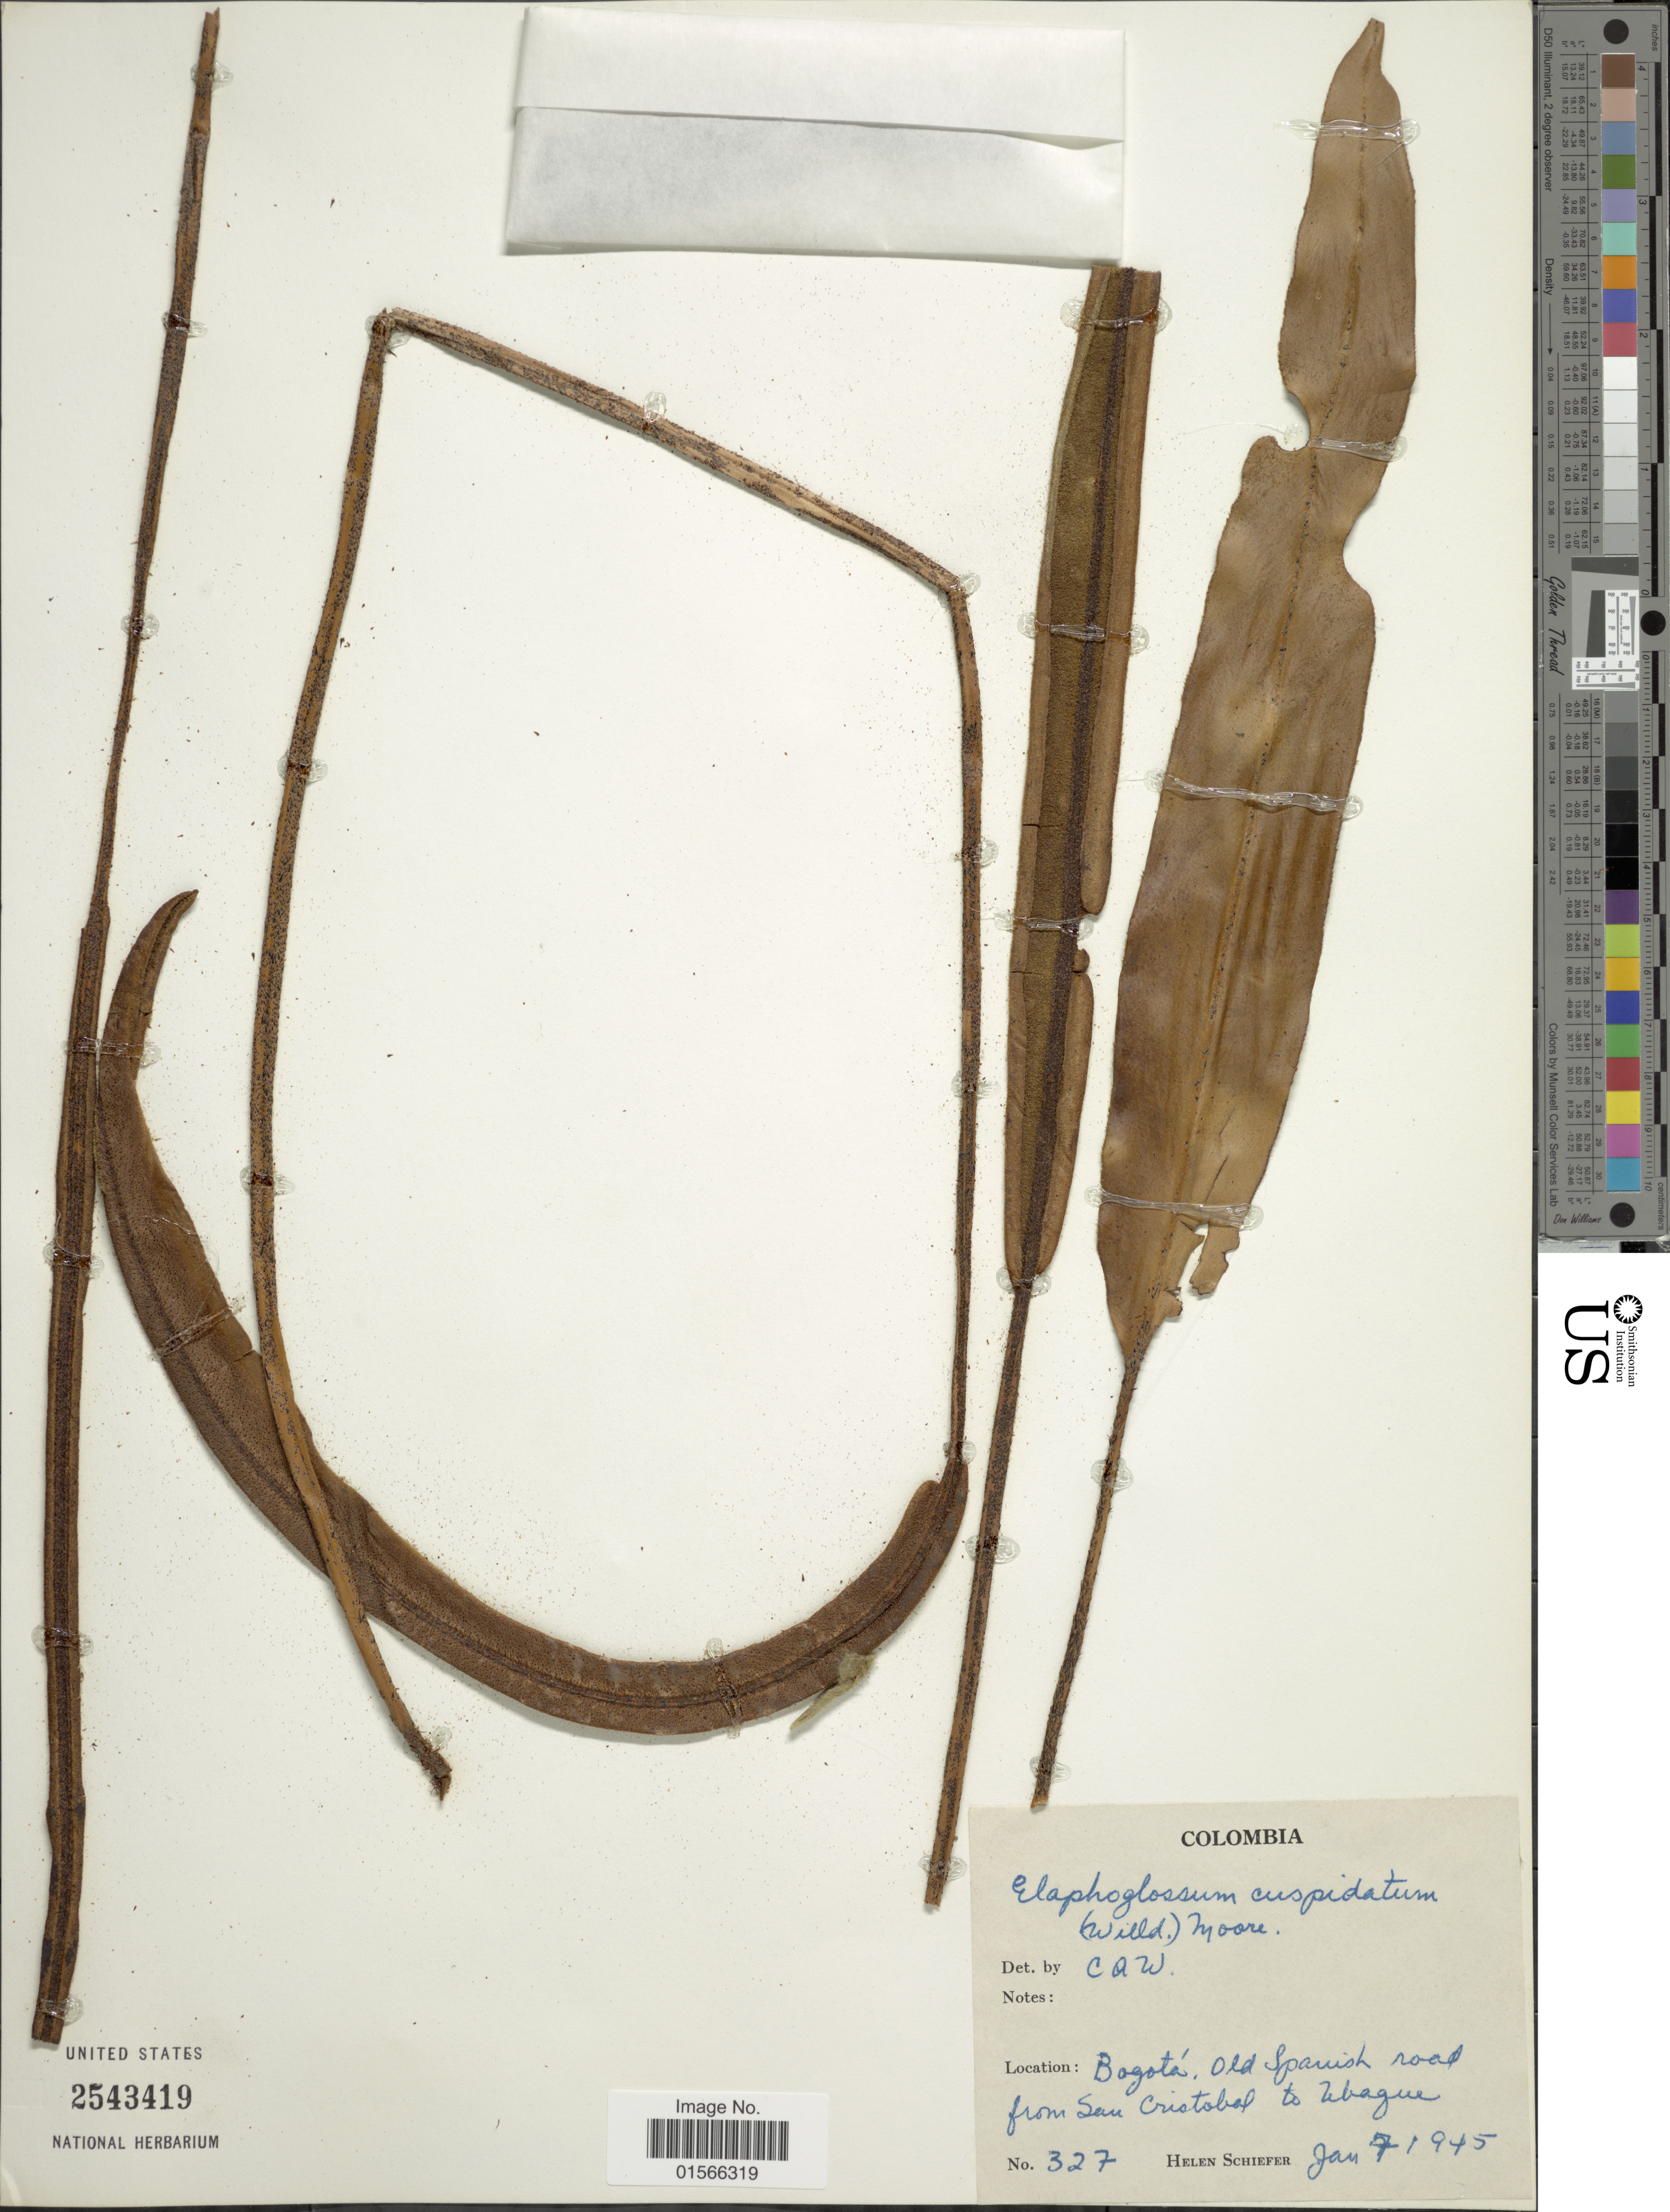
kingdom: Plantae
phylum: Tracheophyta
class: Polypodiopsida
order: Polypodiales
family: Dryopteridaceae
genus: Elaphoglossum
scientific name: Elaphoglossum cuspidatum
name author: (Willd.) T. Moore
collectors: H. Schiefer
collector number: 327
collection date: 1945-01-07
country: Colombia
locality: Bogotá, Old Spanish road from San cristobal to Ubague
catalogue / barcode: US 2543419